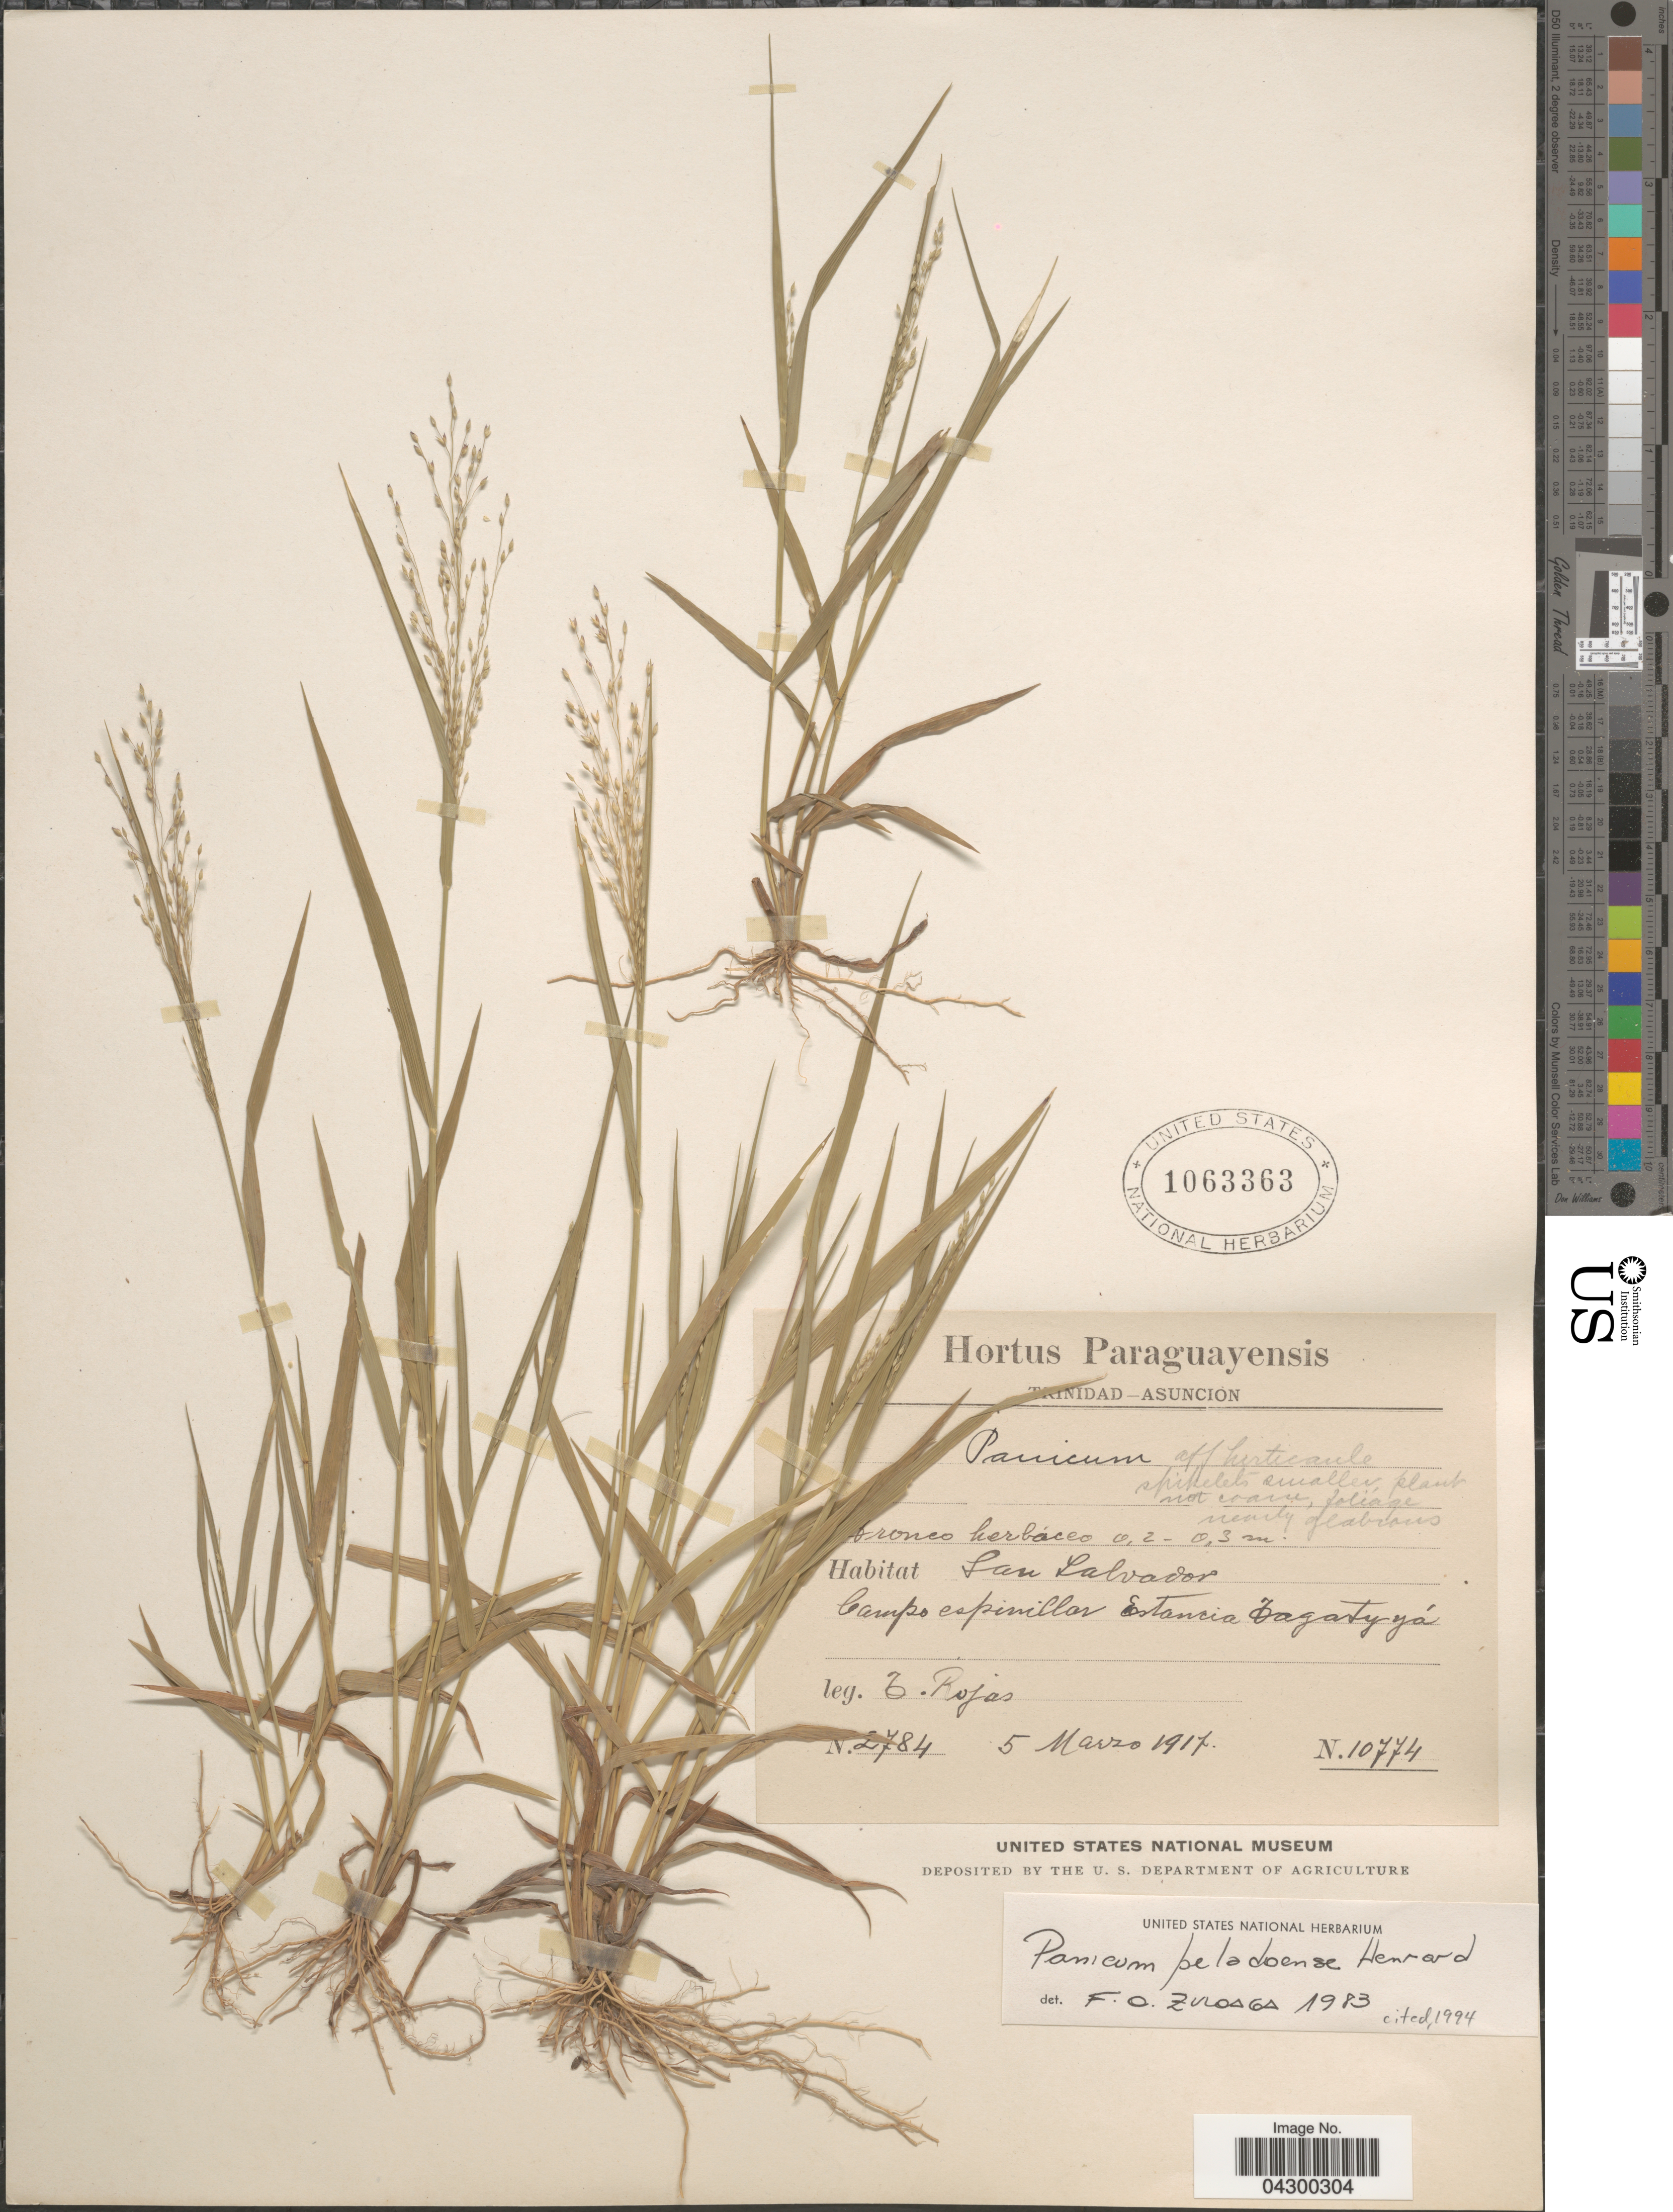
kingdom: Plantae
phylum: Tracheophyta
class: Liliopsida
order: Poales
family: Poaceae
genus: Panicum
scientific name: Panicum peladoense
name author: Henr.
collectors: T. Rojas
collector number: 2784/10774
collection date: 1917-03-05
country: Paraguay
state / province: Asuncion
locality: San Salvador. Campo espinillar Estancia Tagatyyá.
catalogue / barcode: US 1063363